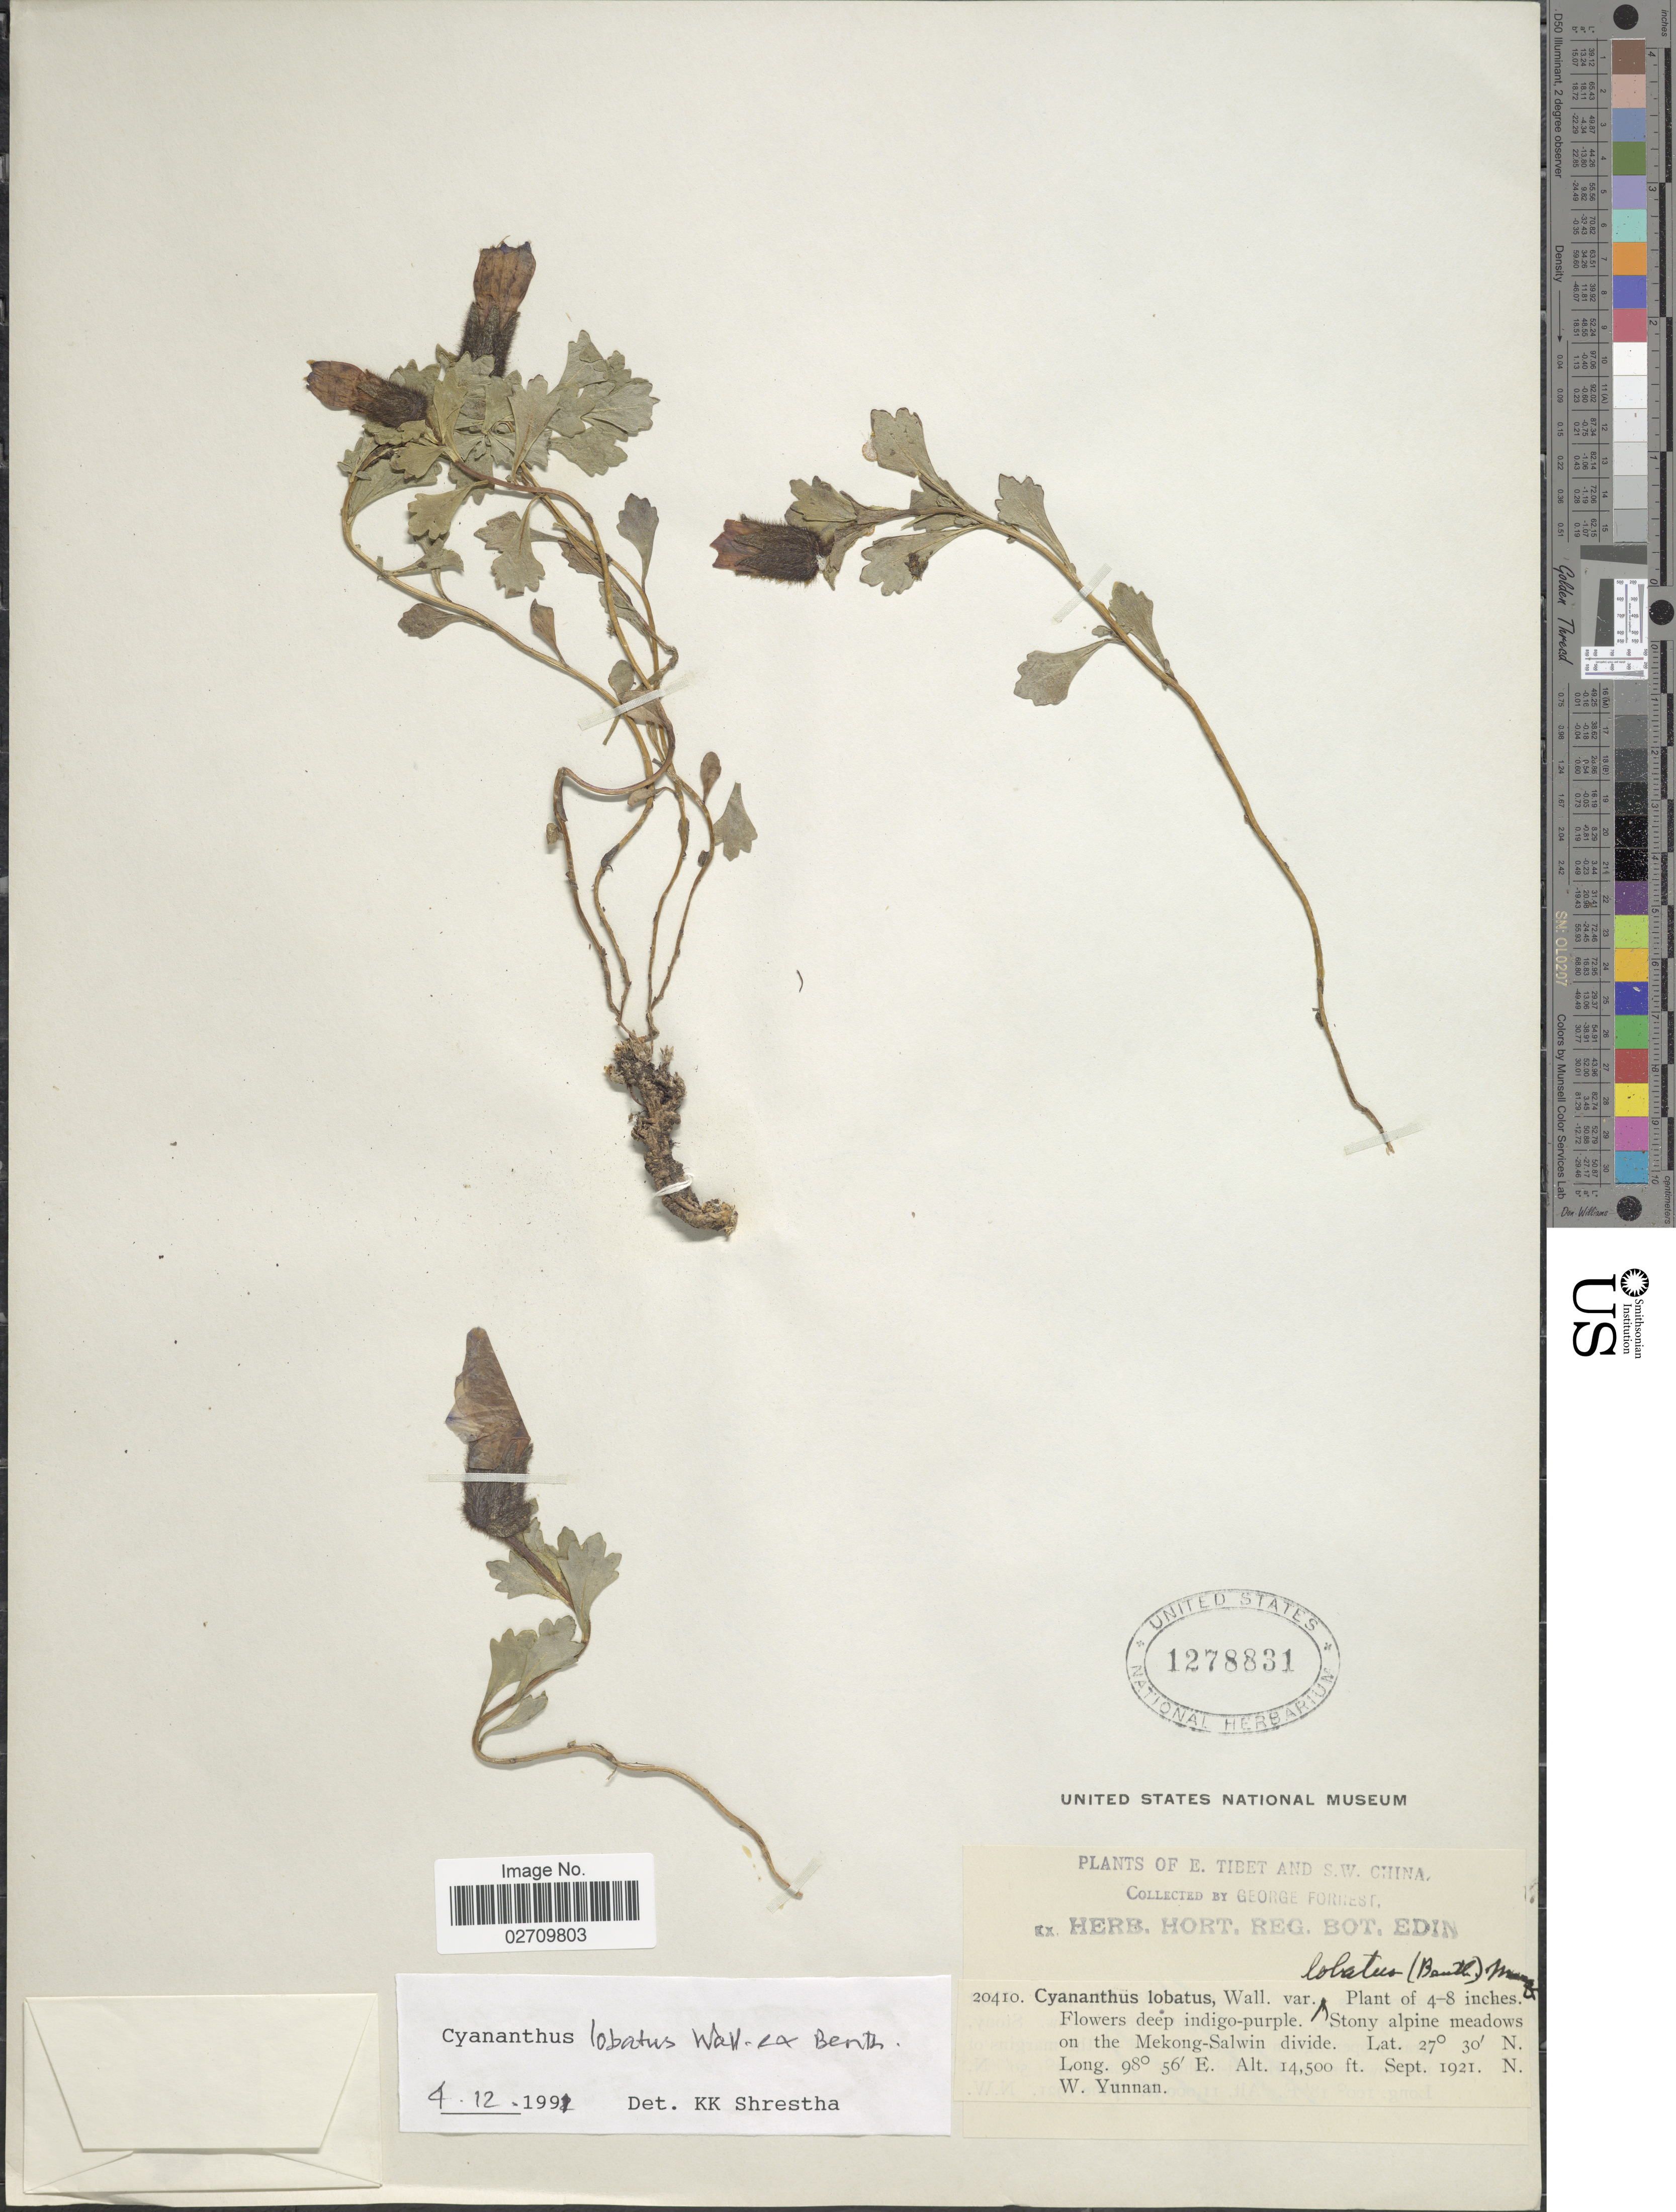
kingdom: Plantae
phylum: Tracheophyta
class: Magnoliopsida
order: Asterales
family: Campanulaceae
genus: Cyananthus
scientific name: Cyananthus lobatus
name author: Wall.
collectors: G. Forrest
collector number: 20410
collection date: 1921-09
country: China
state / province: Yunnan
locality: E. Tibet and S.W. China, Stony alpine meadows on the Mekong-Salwin divide, N.W. Yunnan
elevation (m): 4420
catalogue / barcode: US 1278831